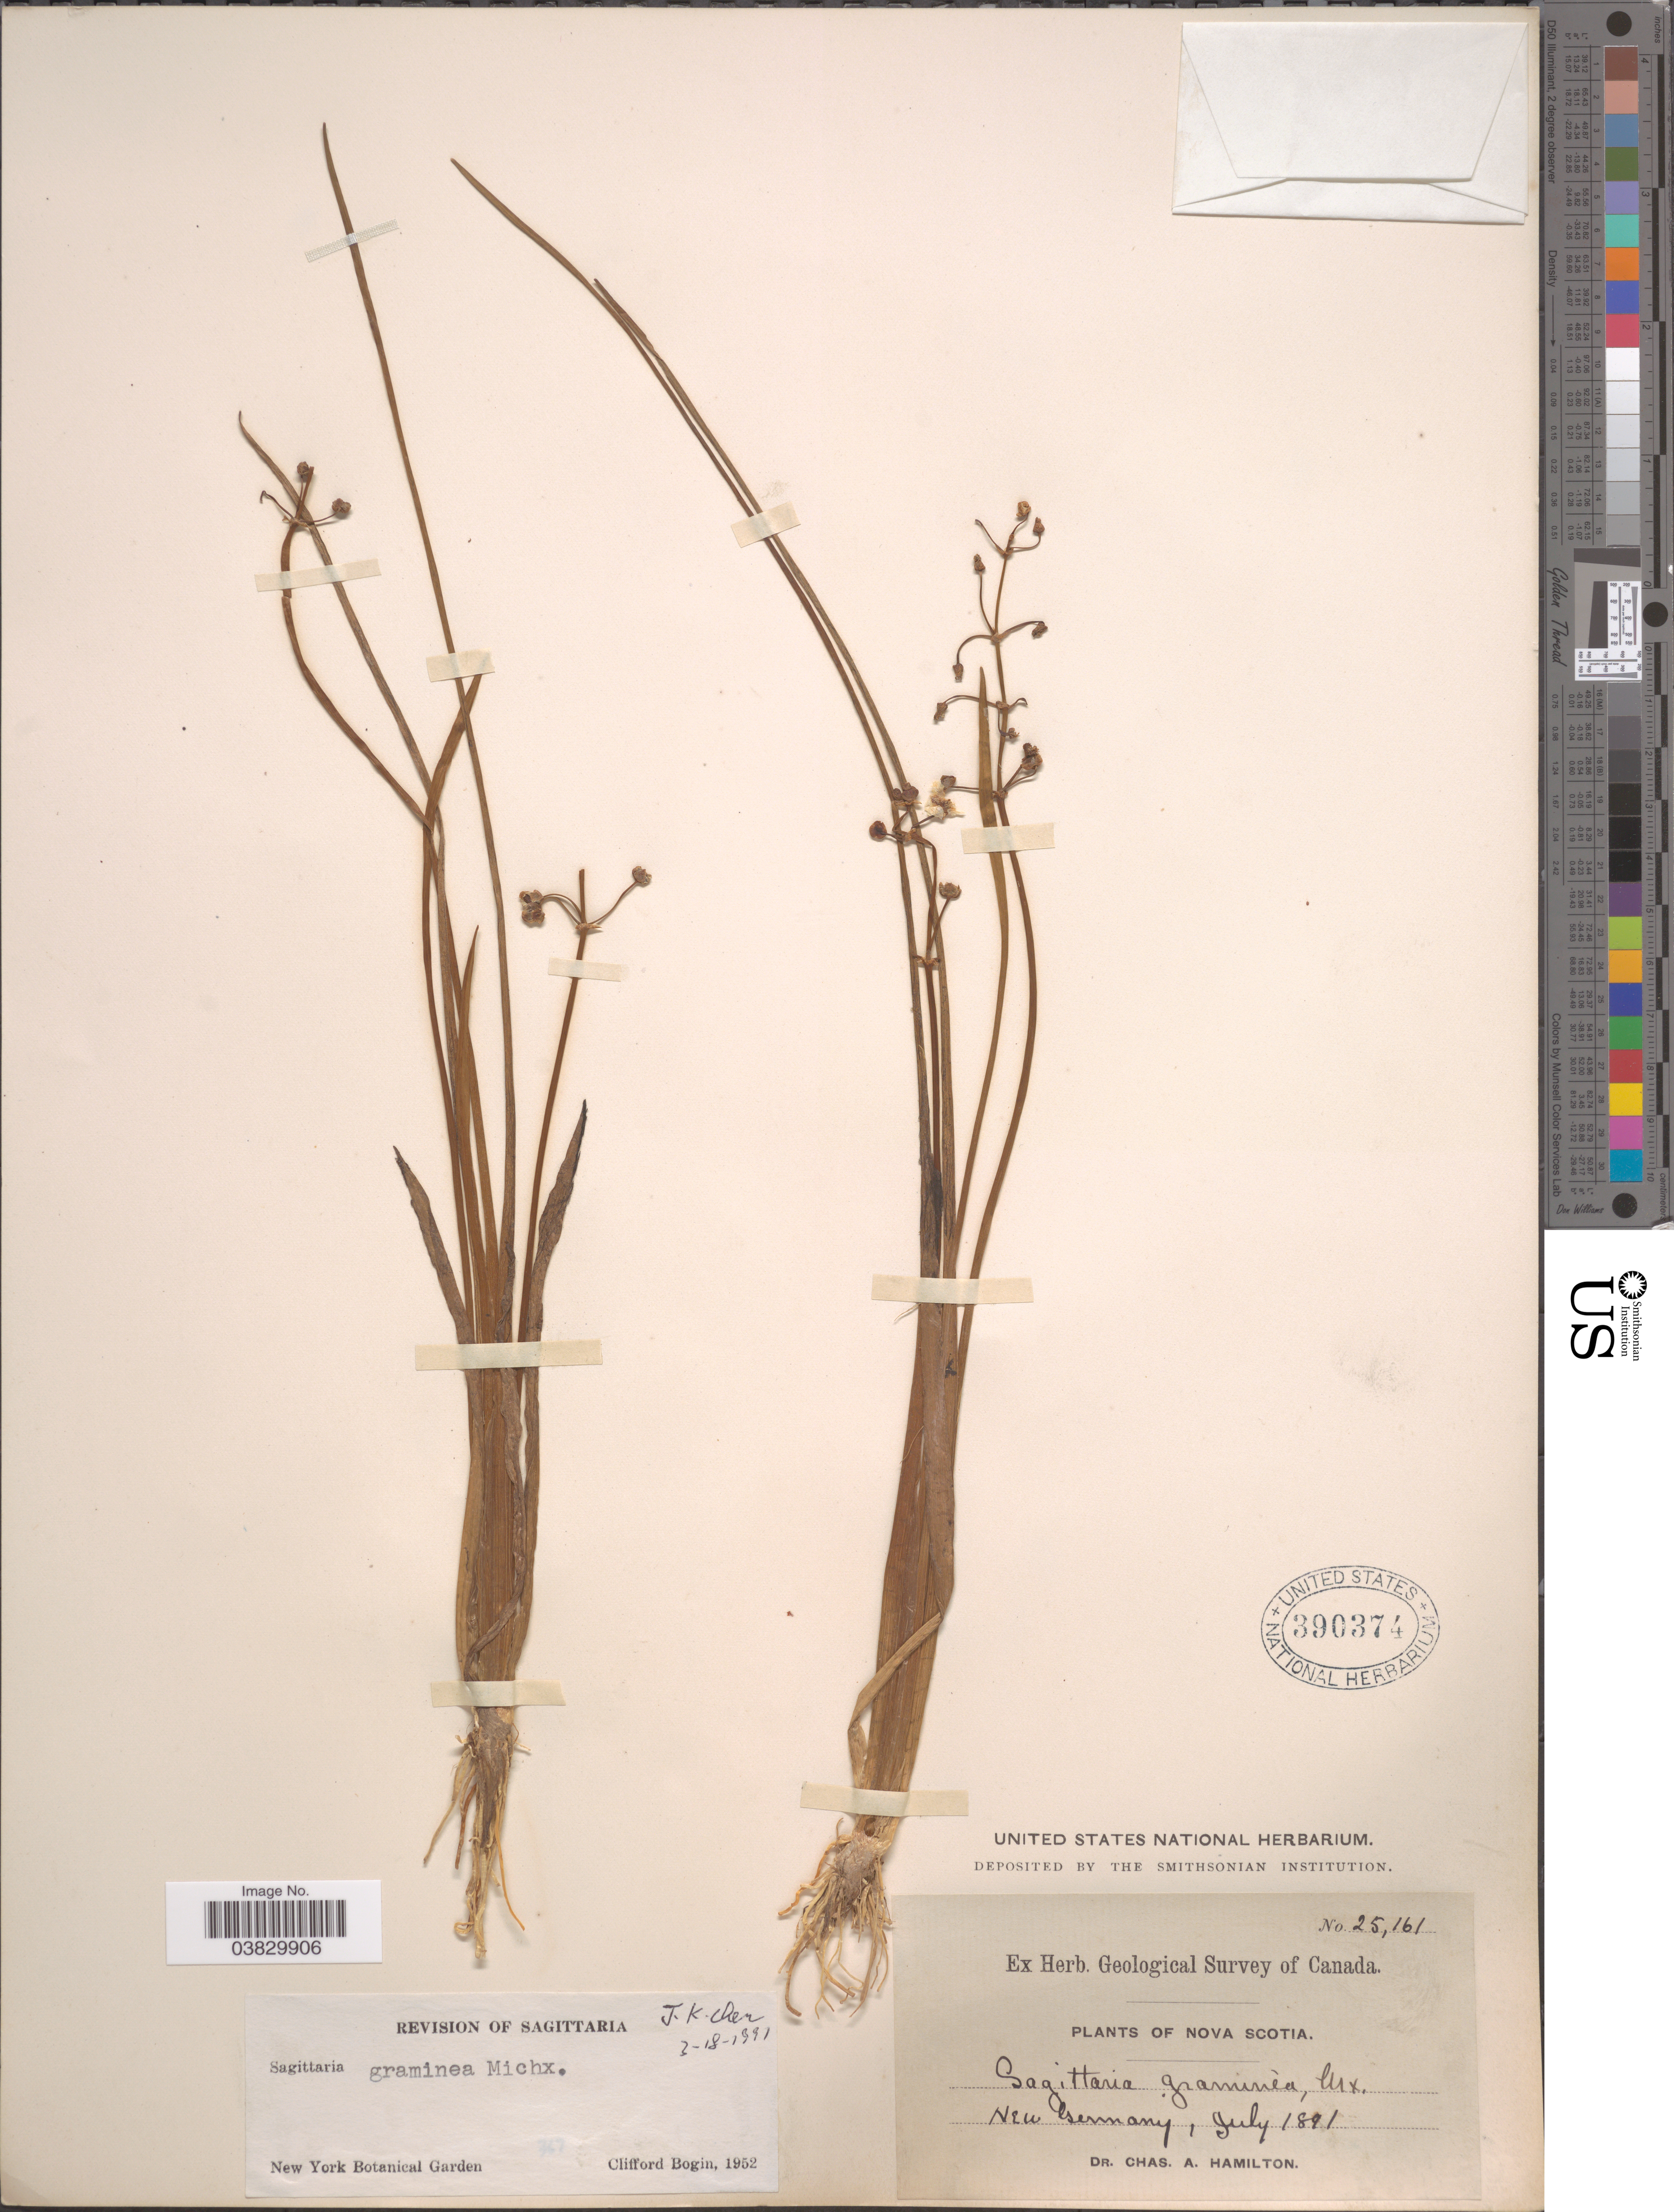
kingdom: Plantae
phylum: Tracheophyta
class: Liliopsida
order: Alismatales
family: Alismataceae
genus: Sagittaria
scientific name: Sagittaria graminea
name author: Michx.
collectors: C. A. Hamilton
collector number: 25161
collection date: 1891-07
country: Canada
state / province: Nova Scotia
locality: New Germany.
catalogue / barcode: US 390374